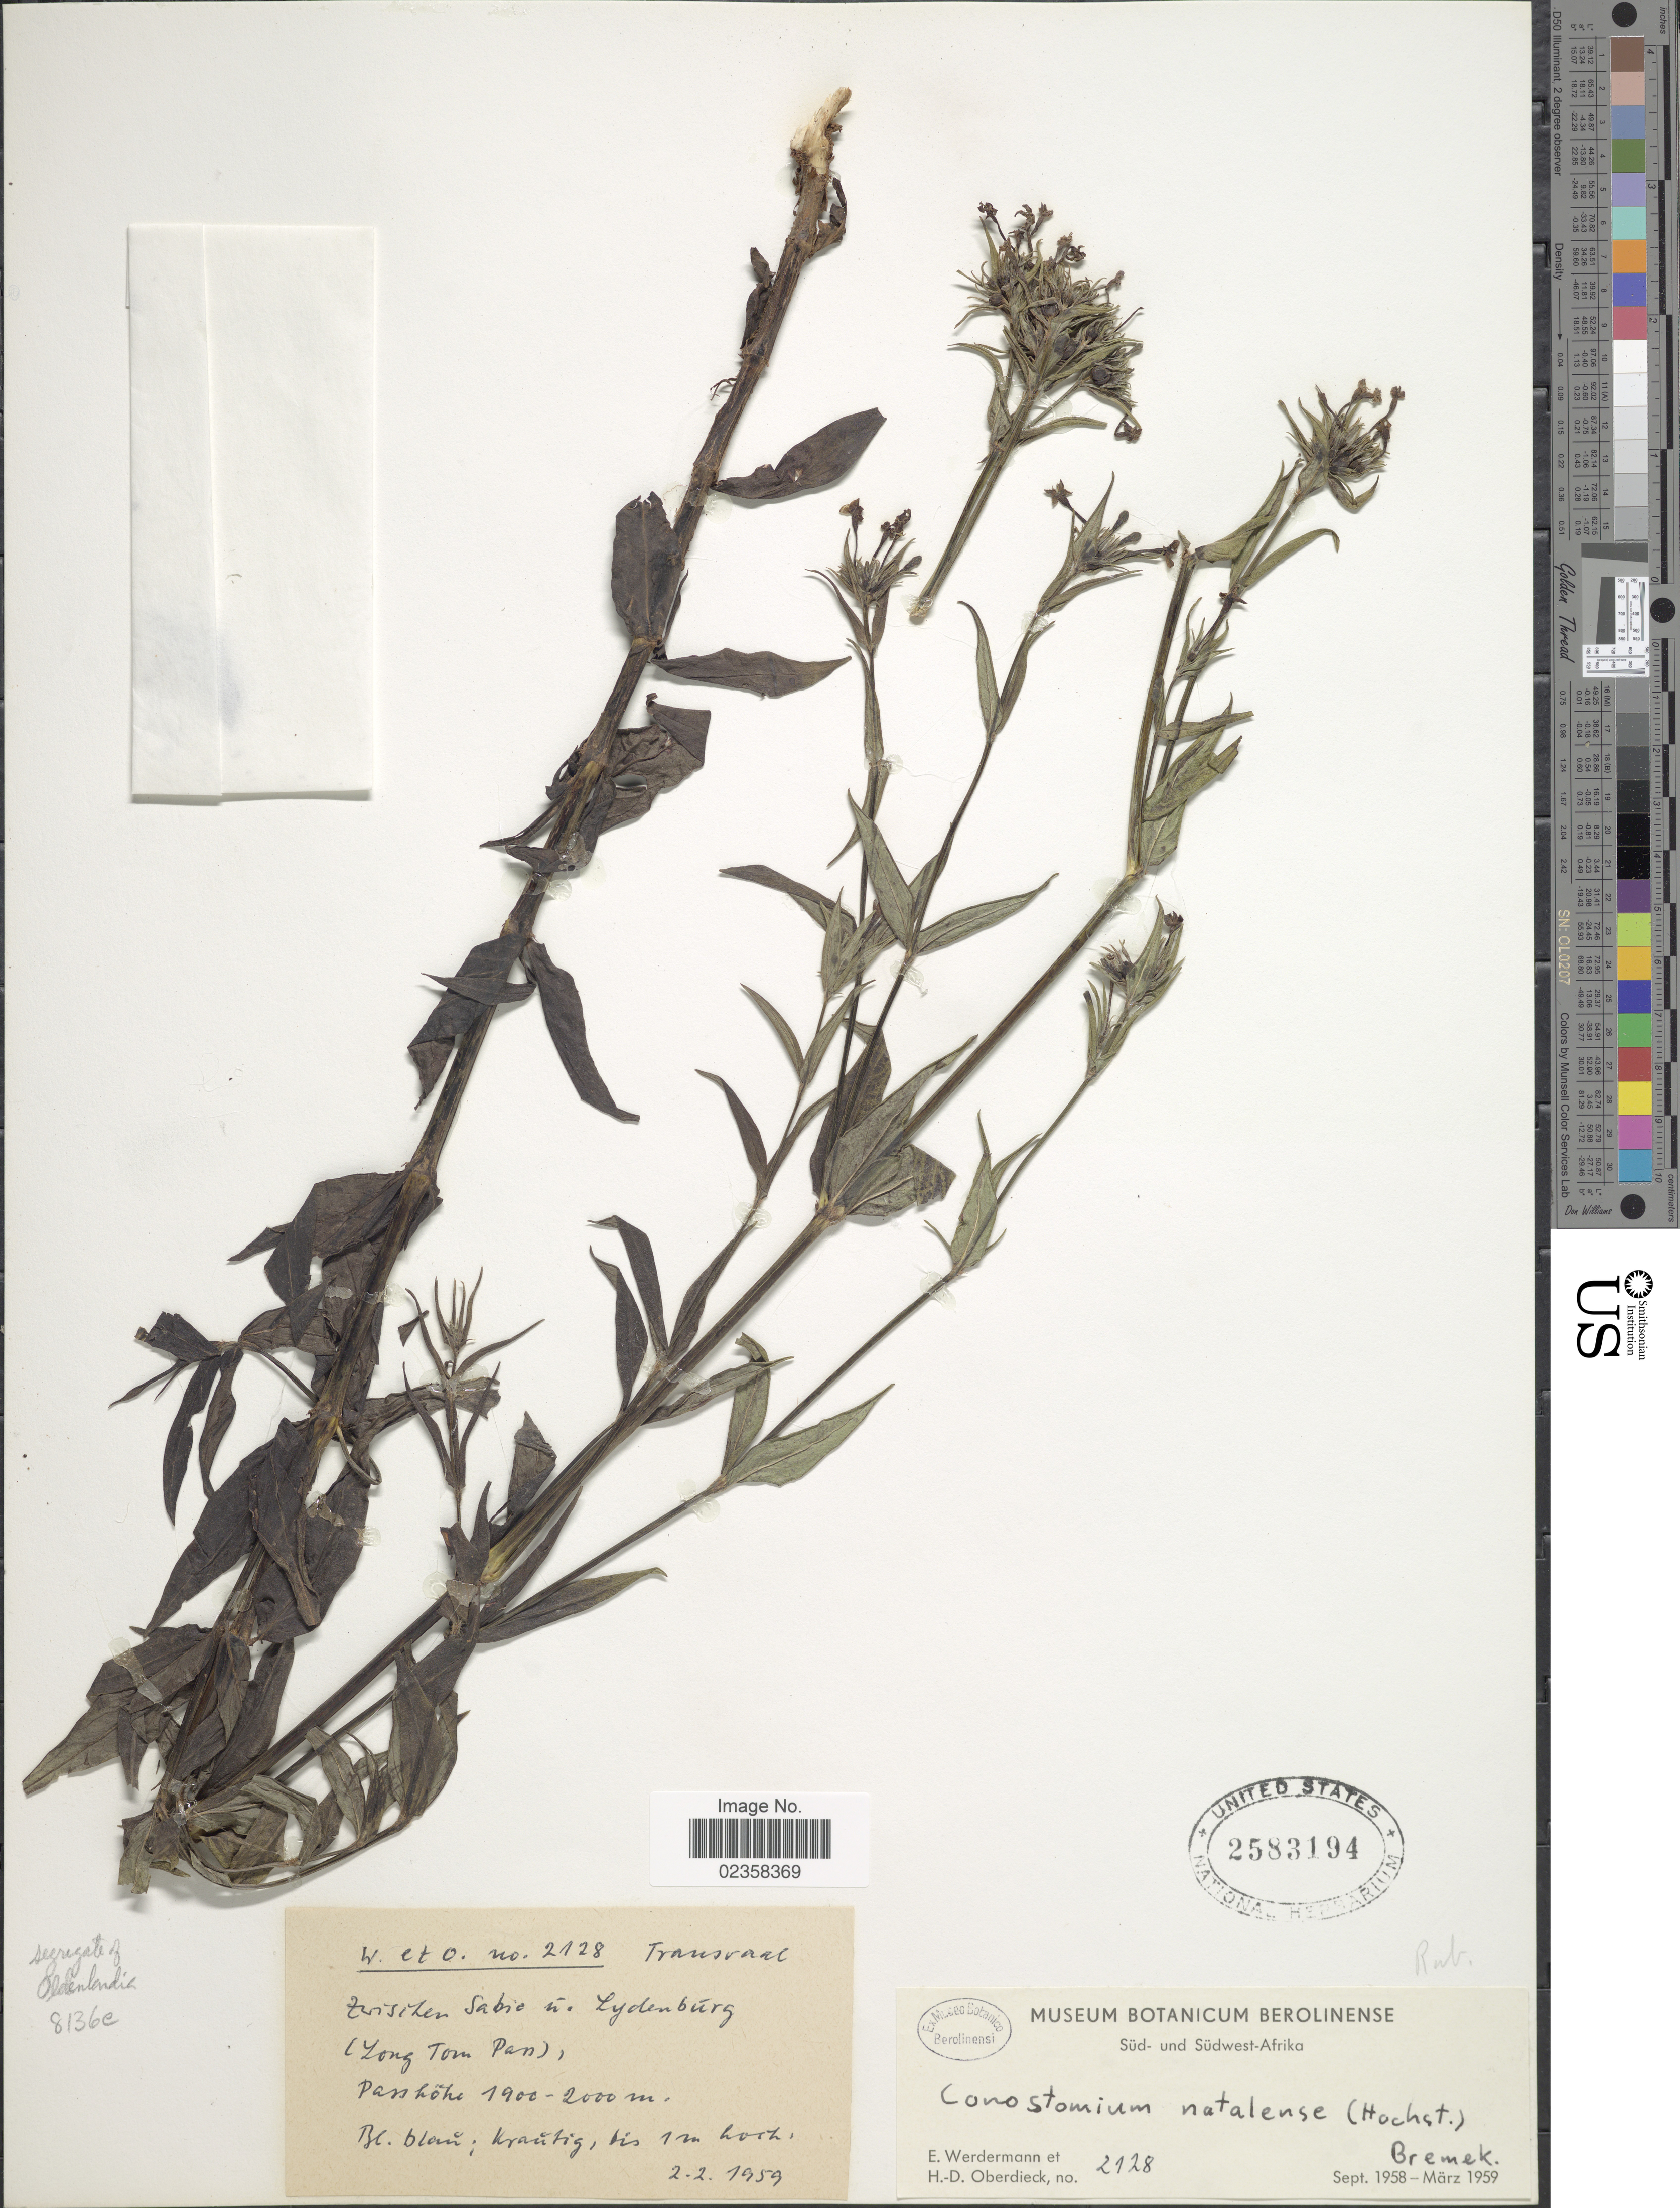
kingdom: Plantae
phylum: Tracheophyta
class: Magnoliopsida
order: Gentianales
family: Rubiaceae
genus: Conostomium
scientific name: Conostomium natalense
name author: (Hochst.) Bremek.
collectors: E. Werdermann & H. Oberdieck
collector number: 2128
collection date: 1959-02-02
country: South Africa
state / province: Mpumalanga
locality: Sud- und Sudwest -Afrika. Transvaal, Zwischen sabio in Lydenburg (Long Tom Pass)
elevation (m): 1900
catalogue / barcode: US 2583194